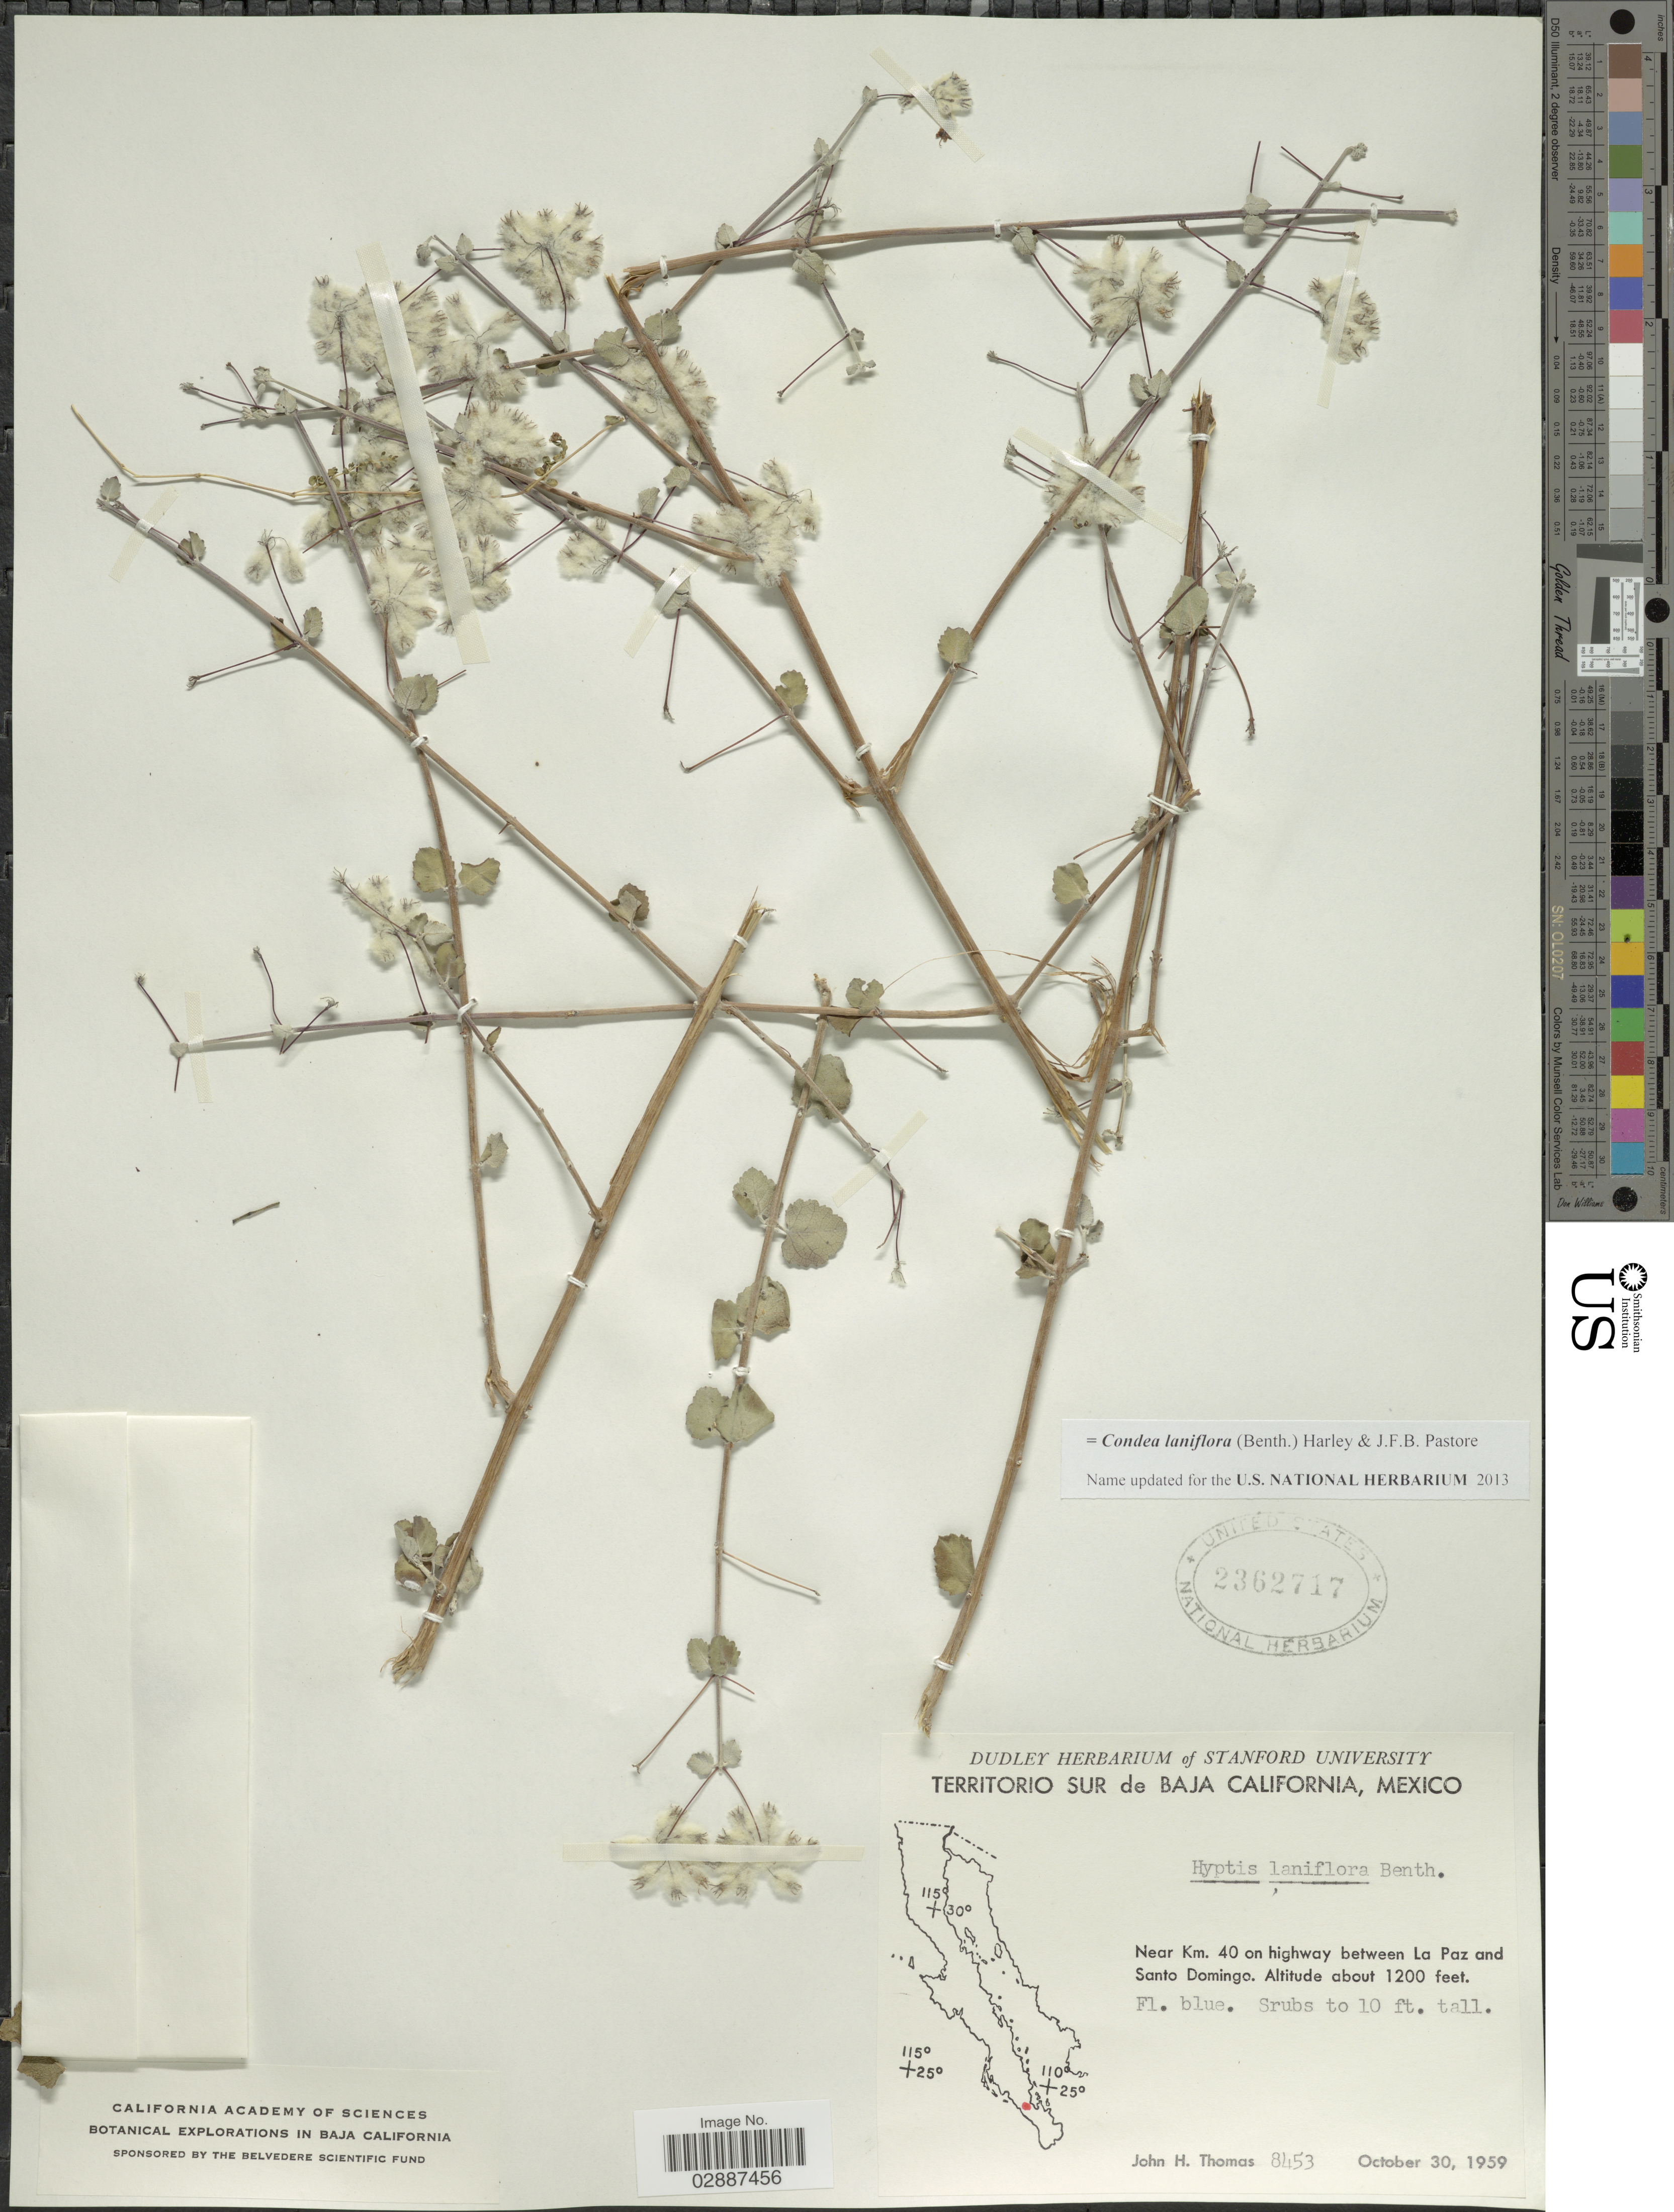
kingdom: Plantae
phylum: Tracheophyta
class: Magnoliopsida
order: Lamiales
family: Lamiaceae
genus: Condea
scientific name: Condea laniflora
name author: (Benth.) Harley & J.F.B. Pastore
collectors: J. H. Thomas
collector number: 8453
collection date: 1959-10-30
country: Mexico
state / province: Baja California Sur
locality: Near Km. 40 on highway between La Paz and Santo Domingo.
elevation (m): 366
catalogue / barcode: US 2362717